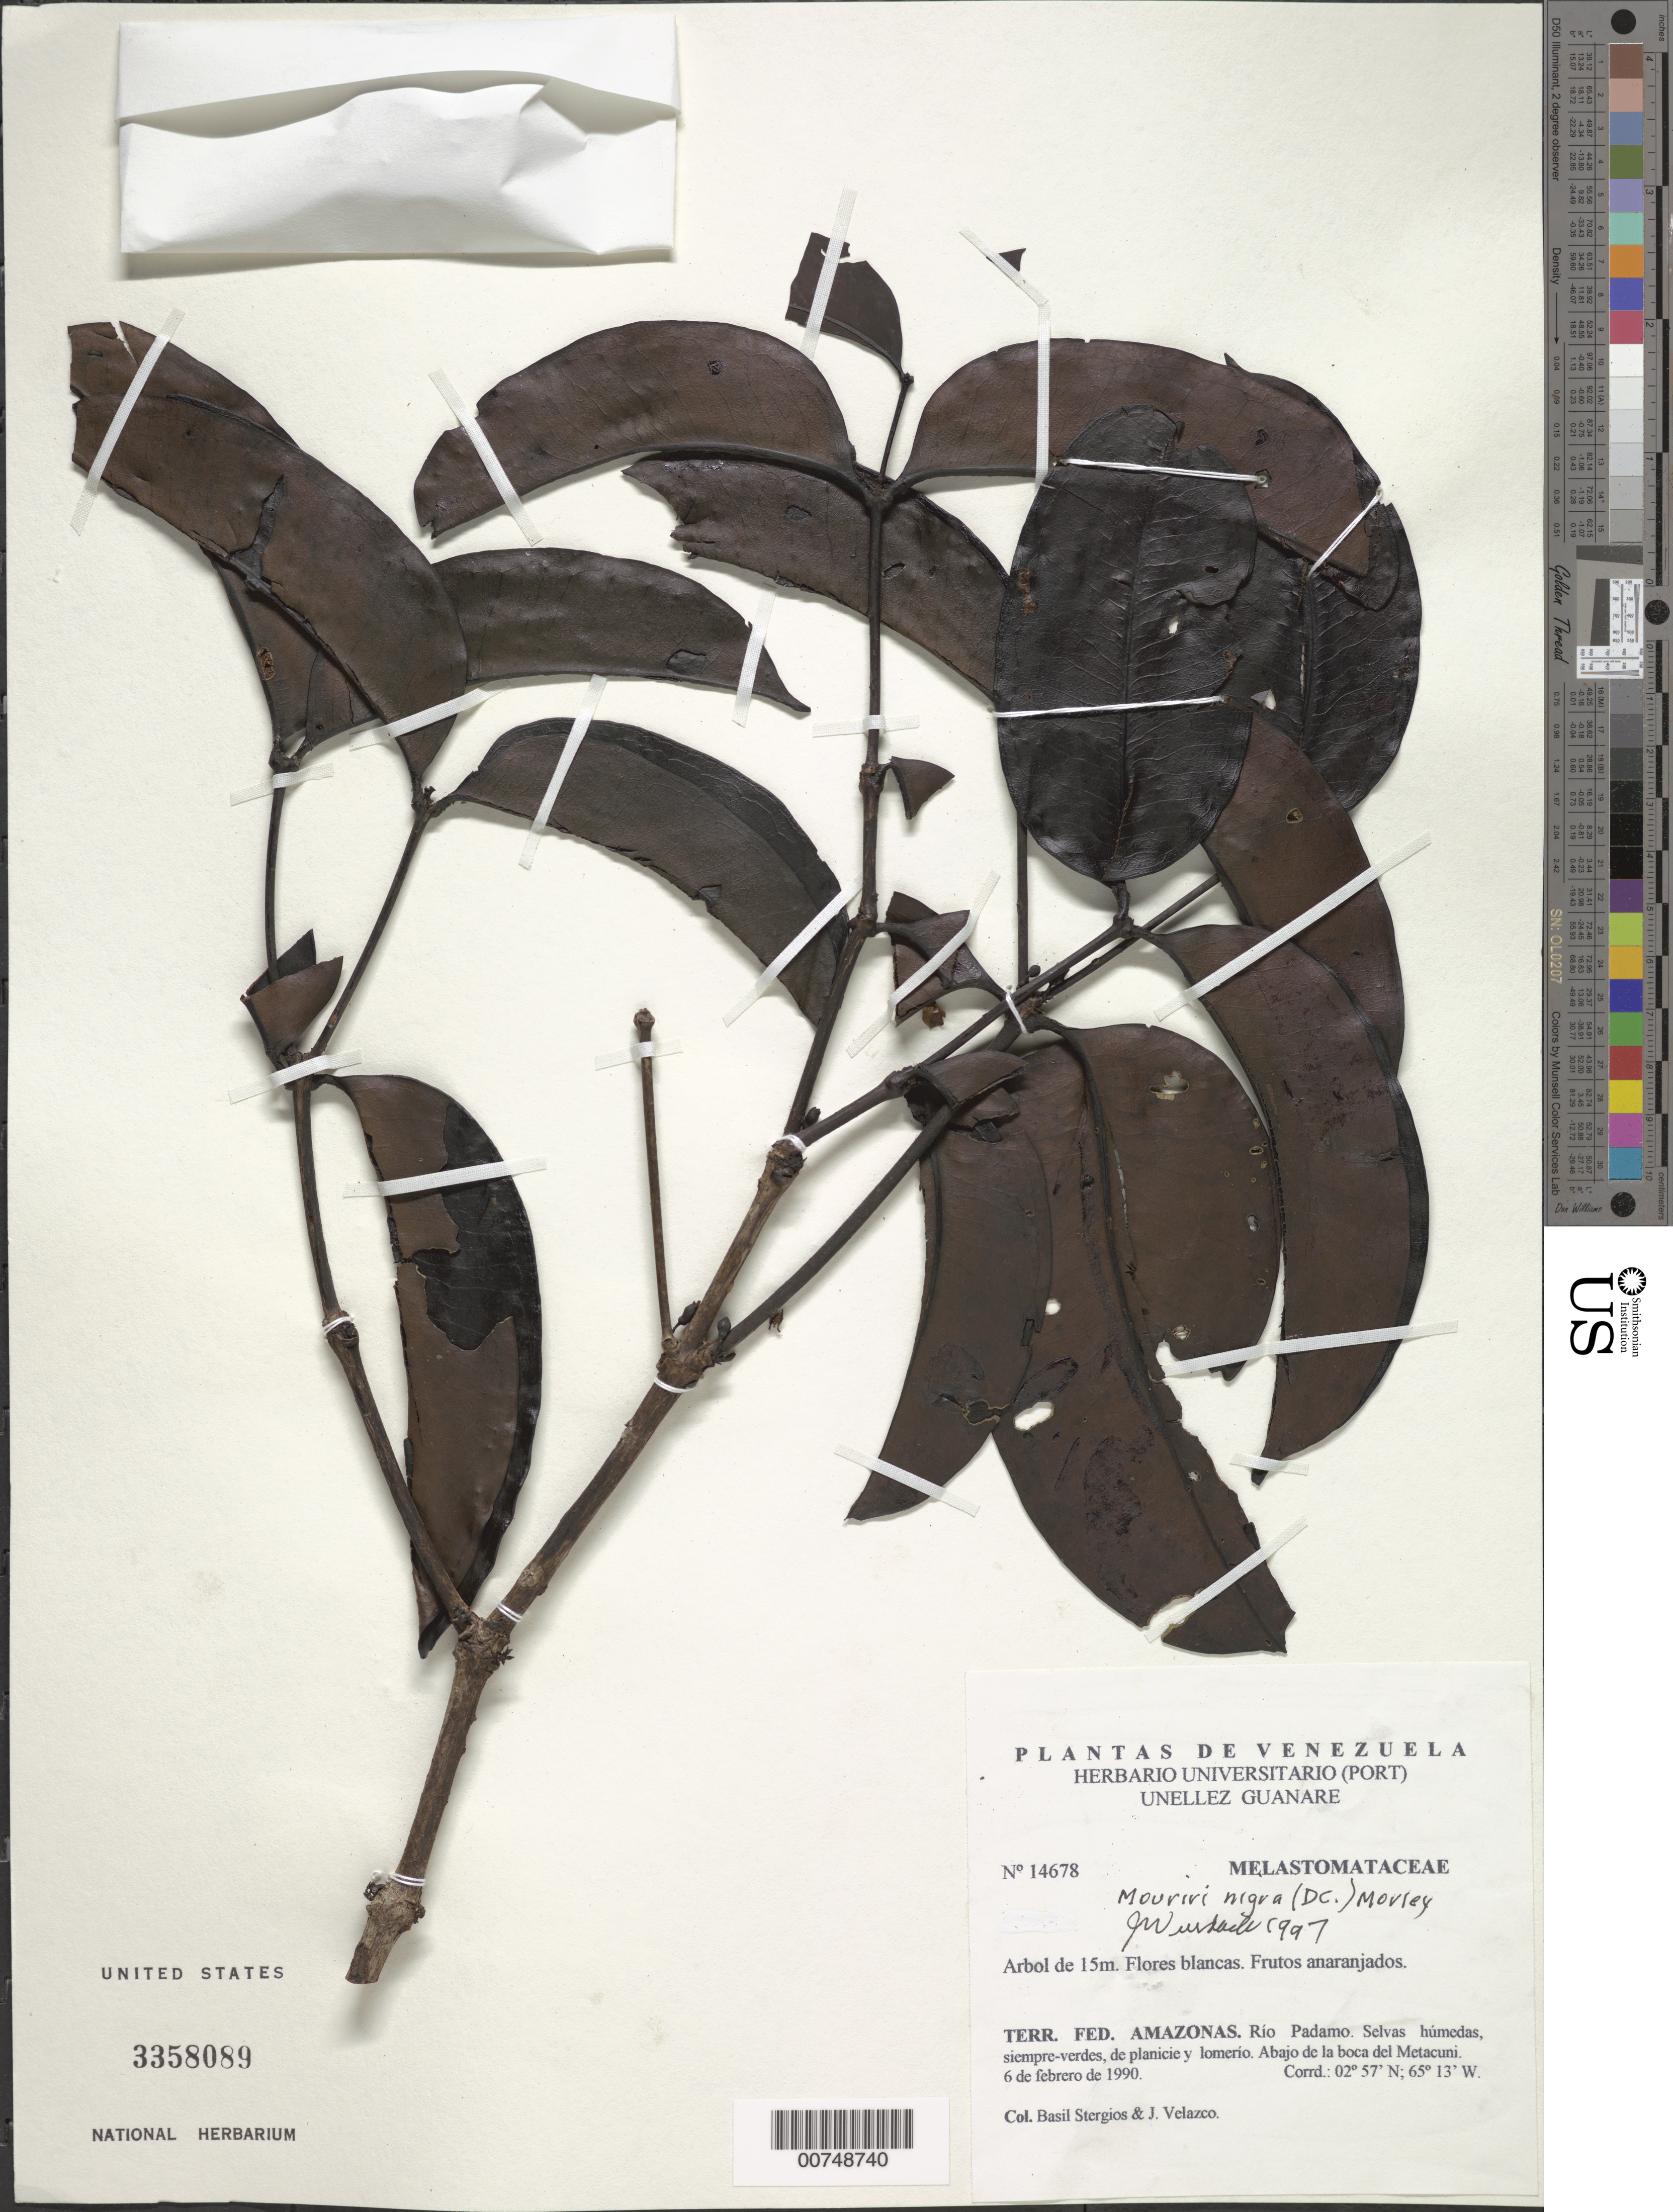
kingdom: Plantae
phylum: Tracheophyta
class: Magnoliopsida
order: Myrtales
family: Melastomataceae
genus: Mouriri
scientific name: Mouriri nigra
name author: (DC.) Morley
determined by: Wurdack, John J., (US), US (UNITED STATES)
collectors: B. G. Stergios & J. Velazco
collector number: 14678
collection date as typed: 6-Feb-90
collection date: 1990-02-06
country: Venezuela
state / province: Amazonas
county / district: Alto Orinoco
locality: Río Padamo, abajo de la boca del Metacuni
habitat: Selvas húmedas siempre-verdes de planici y lomerio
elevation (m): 185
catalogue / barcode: US 3358089